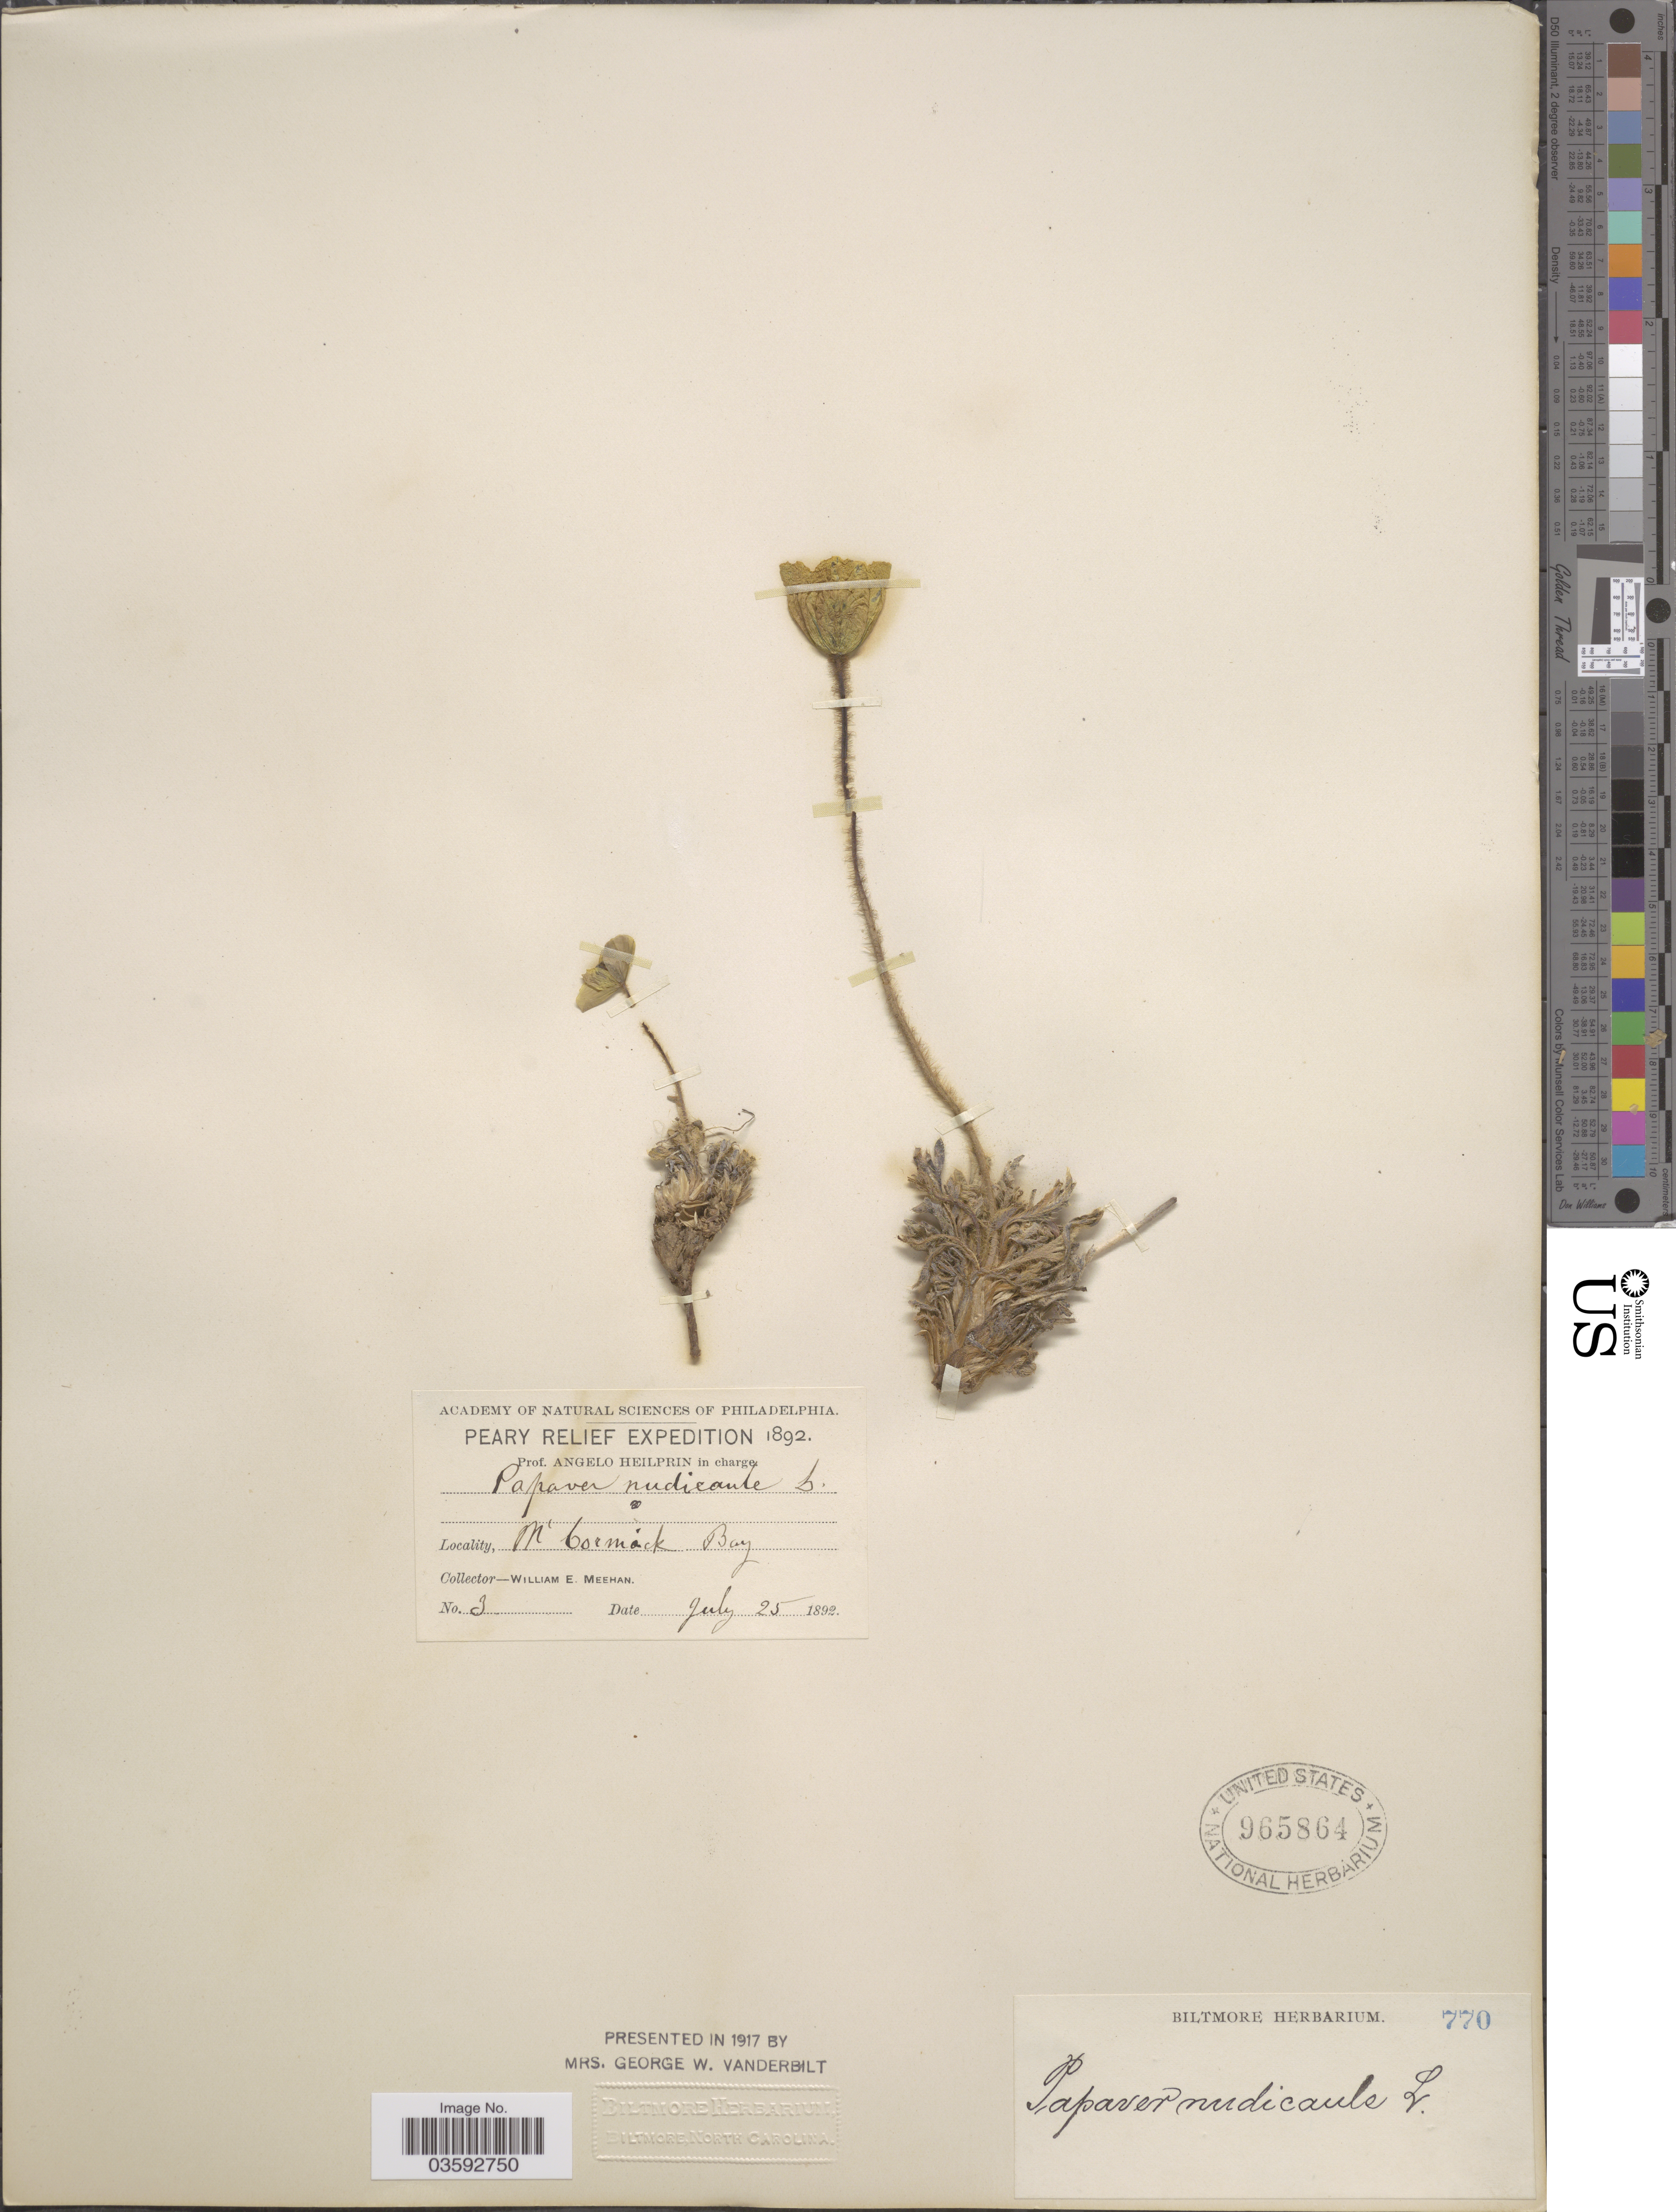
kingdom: Plantae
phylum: Tracheophyta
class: Magnoliopsida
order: Ranunculales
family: Papaveraceae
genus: Papaver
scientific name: Papaver nudicaule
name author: L.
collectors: W. Meehan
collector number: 3/770?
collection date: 1892-07-25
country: Greenland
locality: McCormick Bay.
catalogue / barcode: US 965864